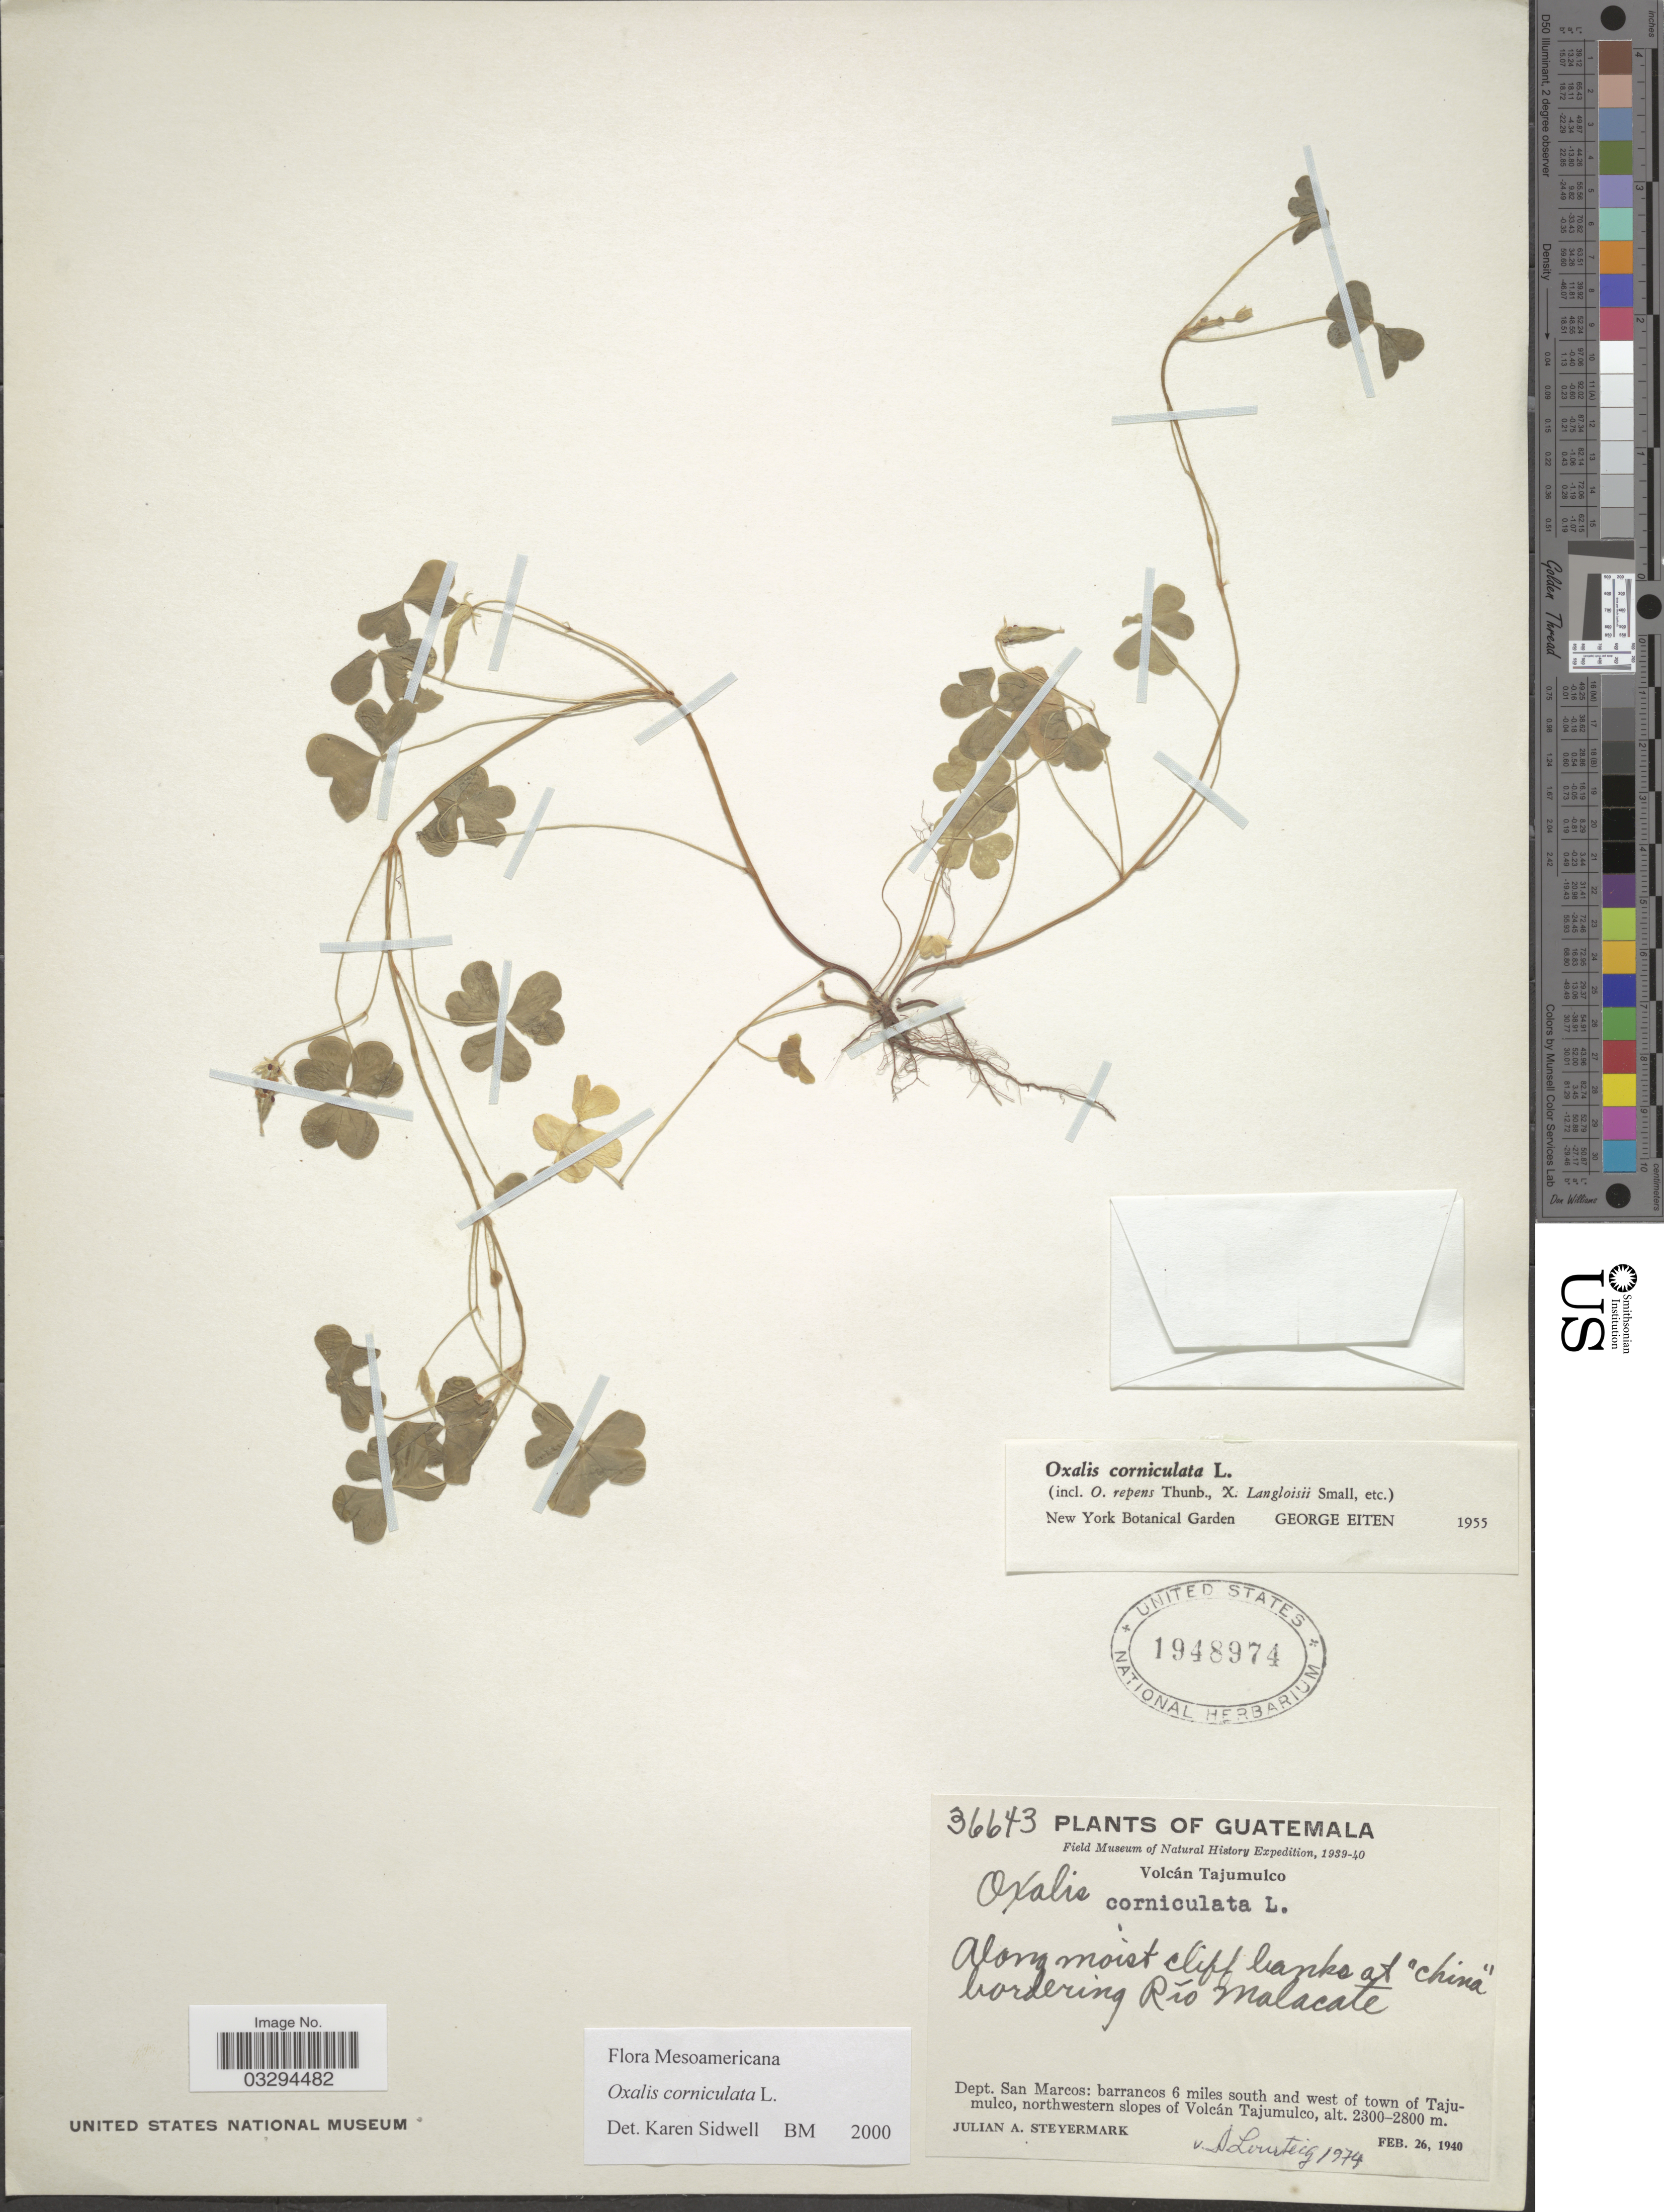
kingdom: Plantae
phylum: Tracheophyta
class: Magnoliopsida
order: Oxalidales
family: Oxalidaceae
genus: Oxalis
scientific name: Oxalis corniculata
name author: L.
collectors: J. Steyermark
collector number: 36643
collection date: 1940-02-26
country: Guatemala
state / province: San Marcos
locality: Volcán Tajumulco, Dept. San Marcos: barrancos 6 miles south and west of town of Tajumulco, northwestern slopes of Volcán Tajumulco.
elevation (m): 2300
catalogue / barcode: US 1948974